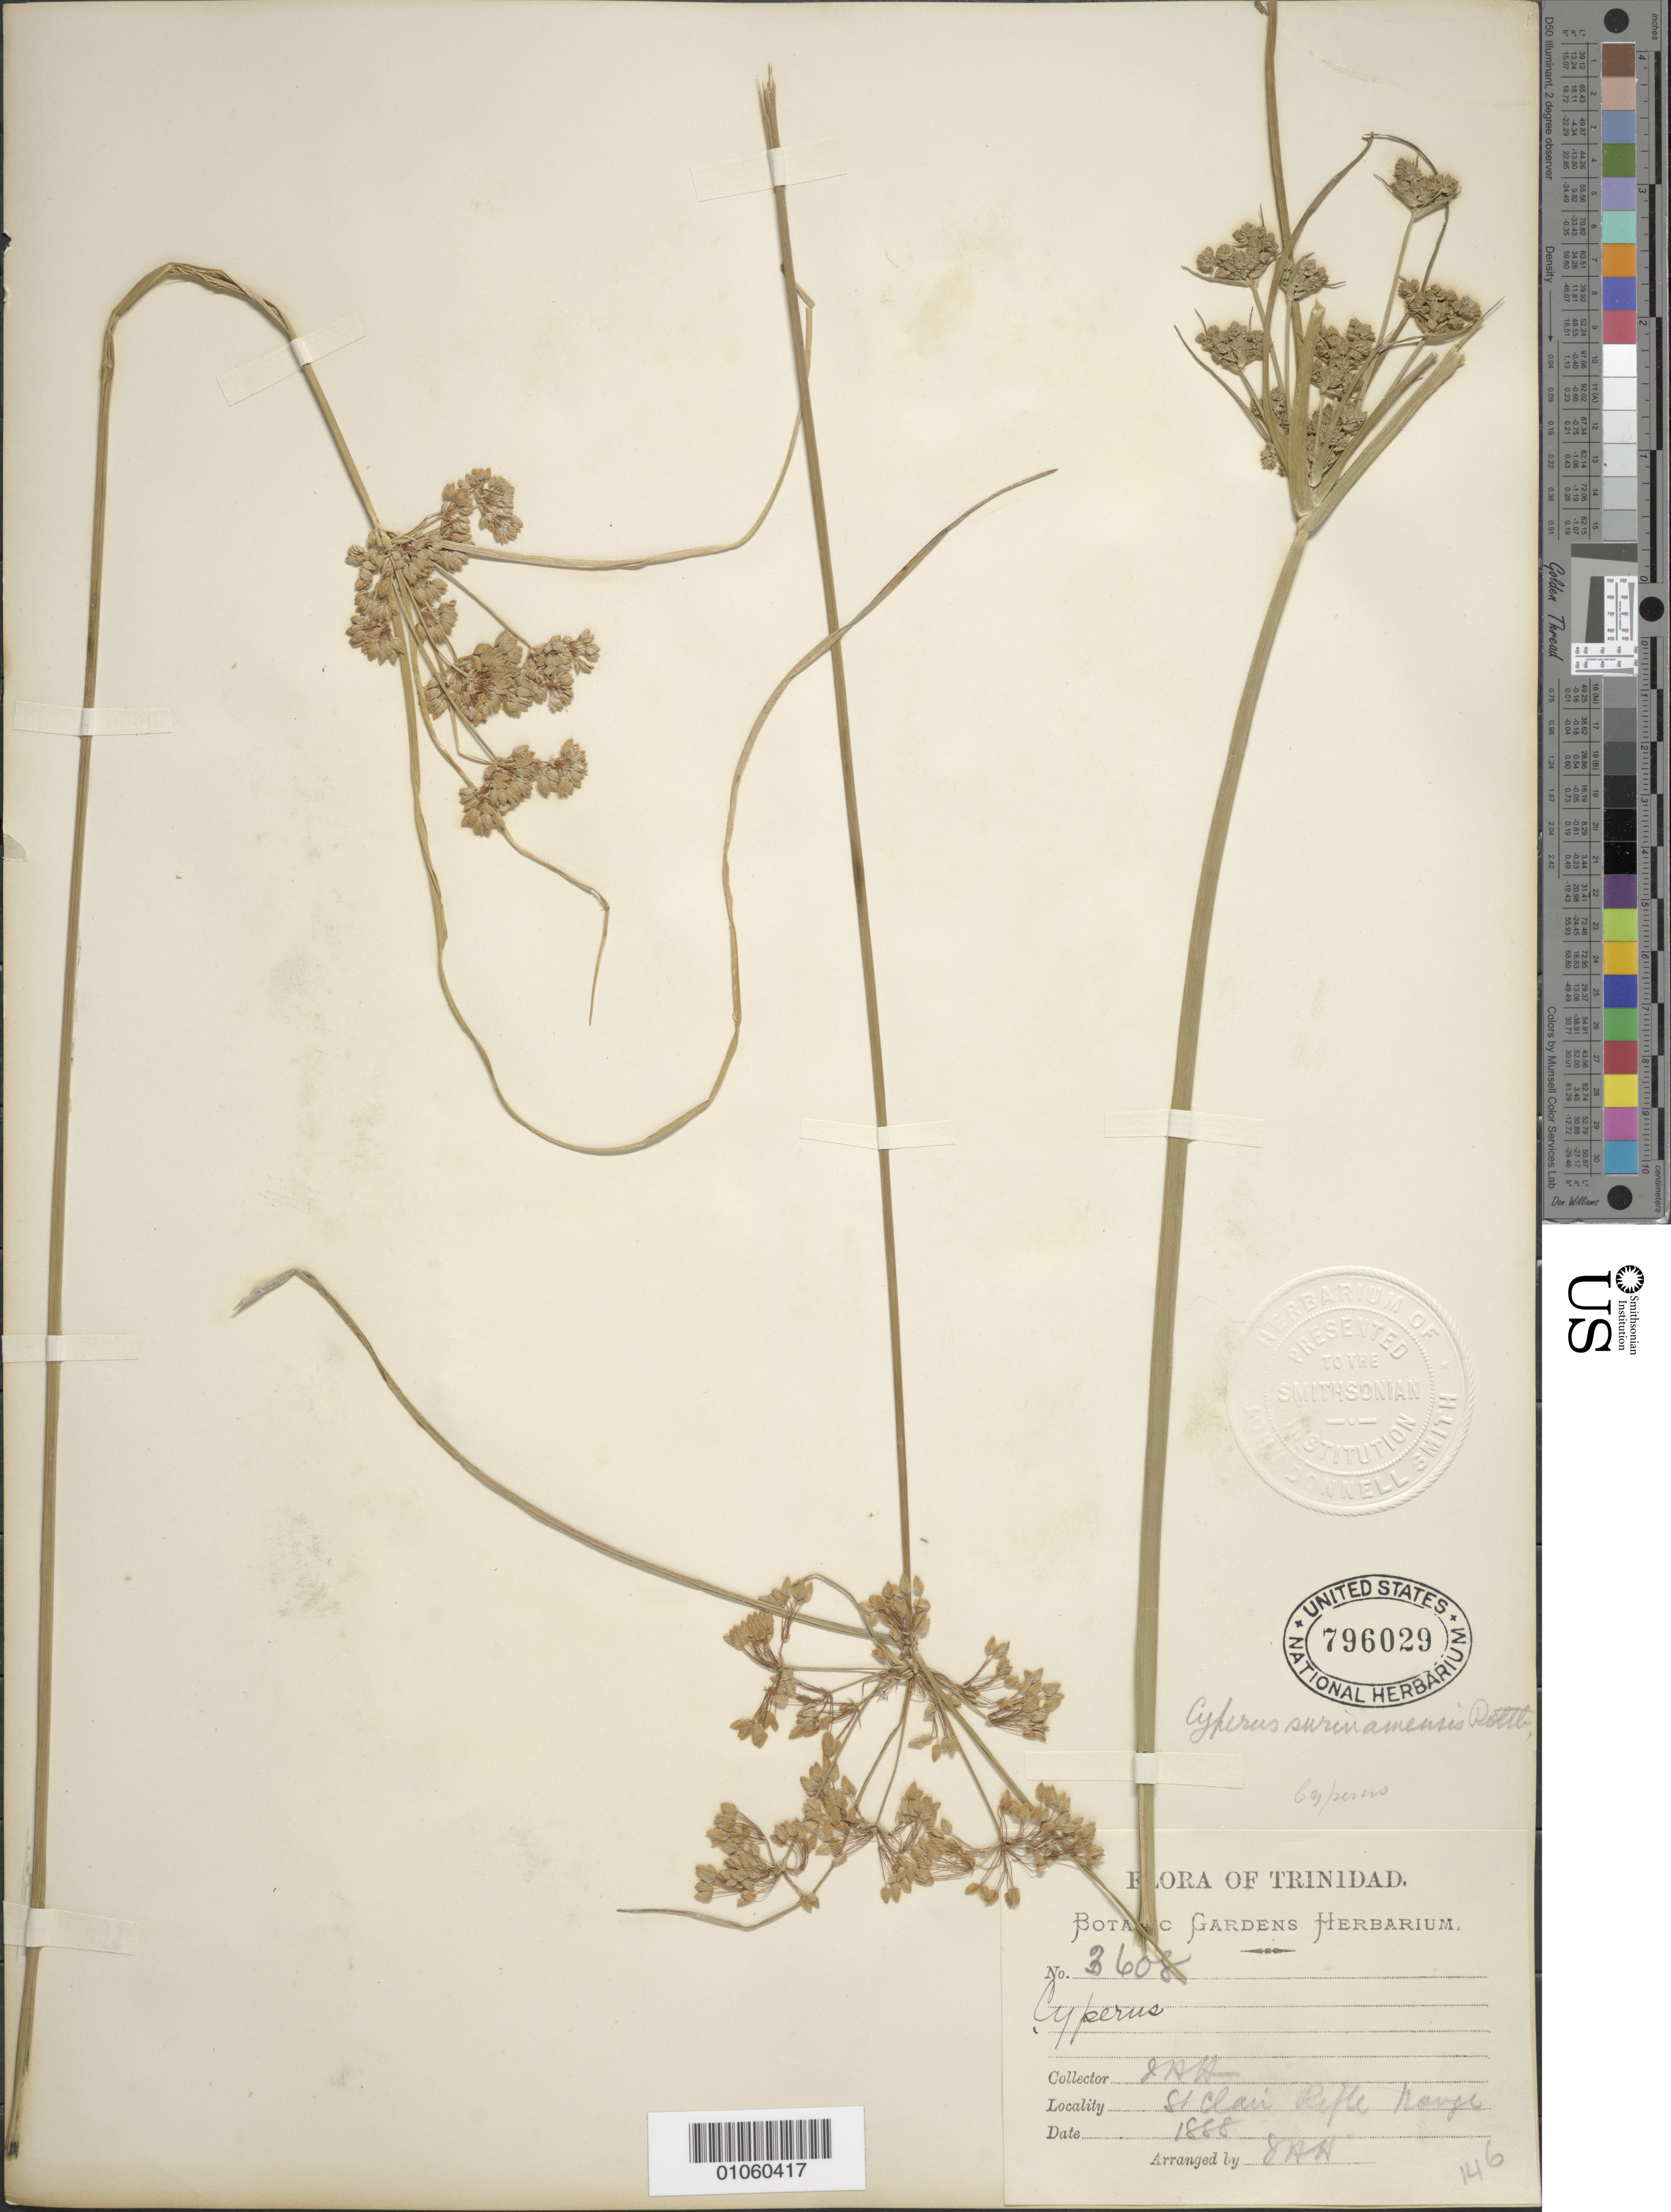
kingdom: Plantae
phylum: Tracheophyta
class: Liliopsida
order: Poales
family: Cyperaceae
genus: Cyperus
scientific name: Cyperus surinamensis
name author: Rottb.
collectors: J. H. Hart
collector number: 3608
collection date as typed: Sep 1888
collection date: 1888-09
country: Trinidad and Tobago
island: Trinidad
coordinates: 0 N, 0 E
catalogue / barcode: US 796029